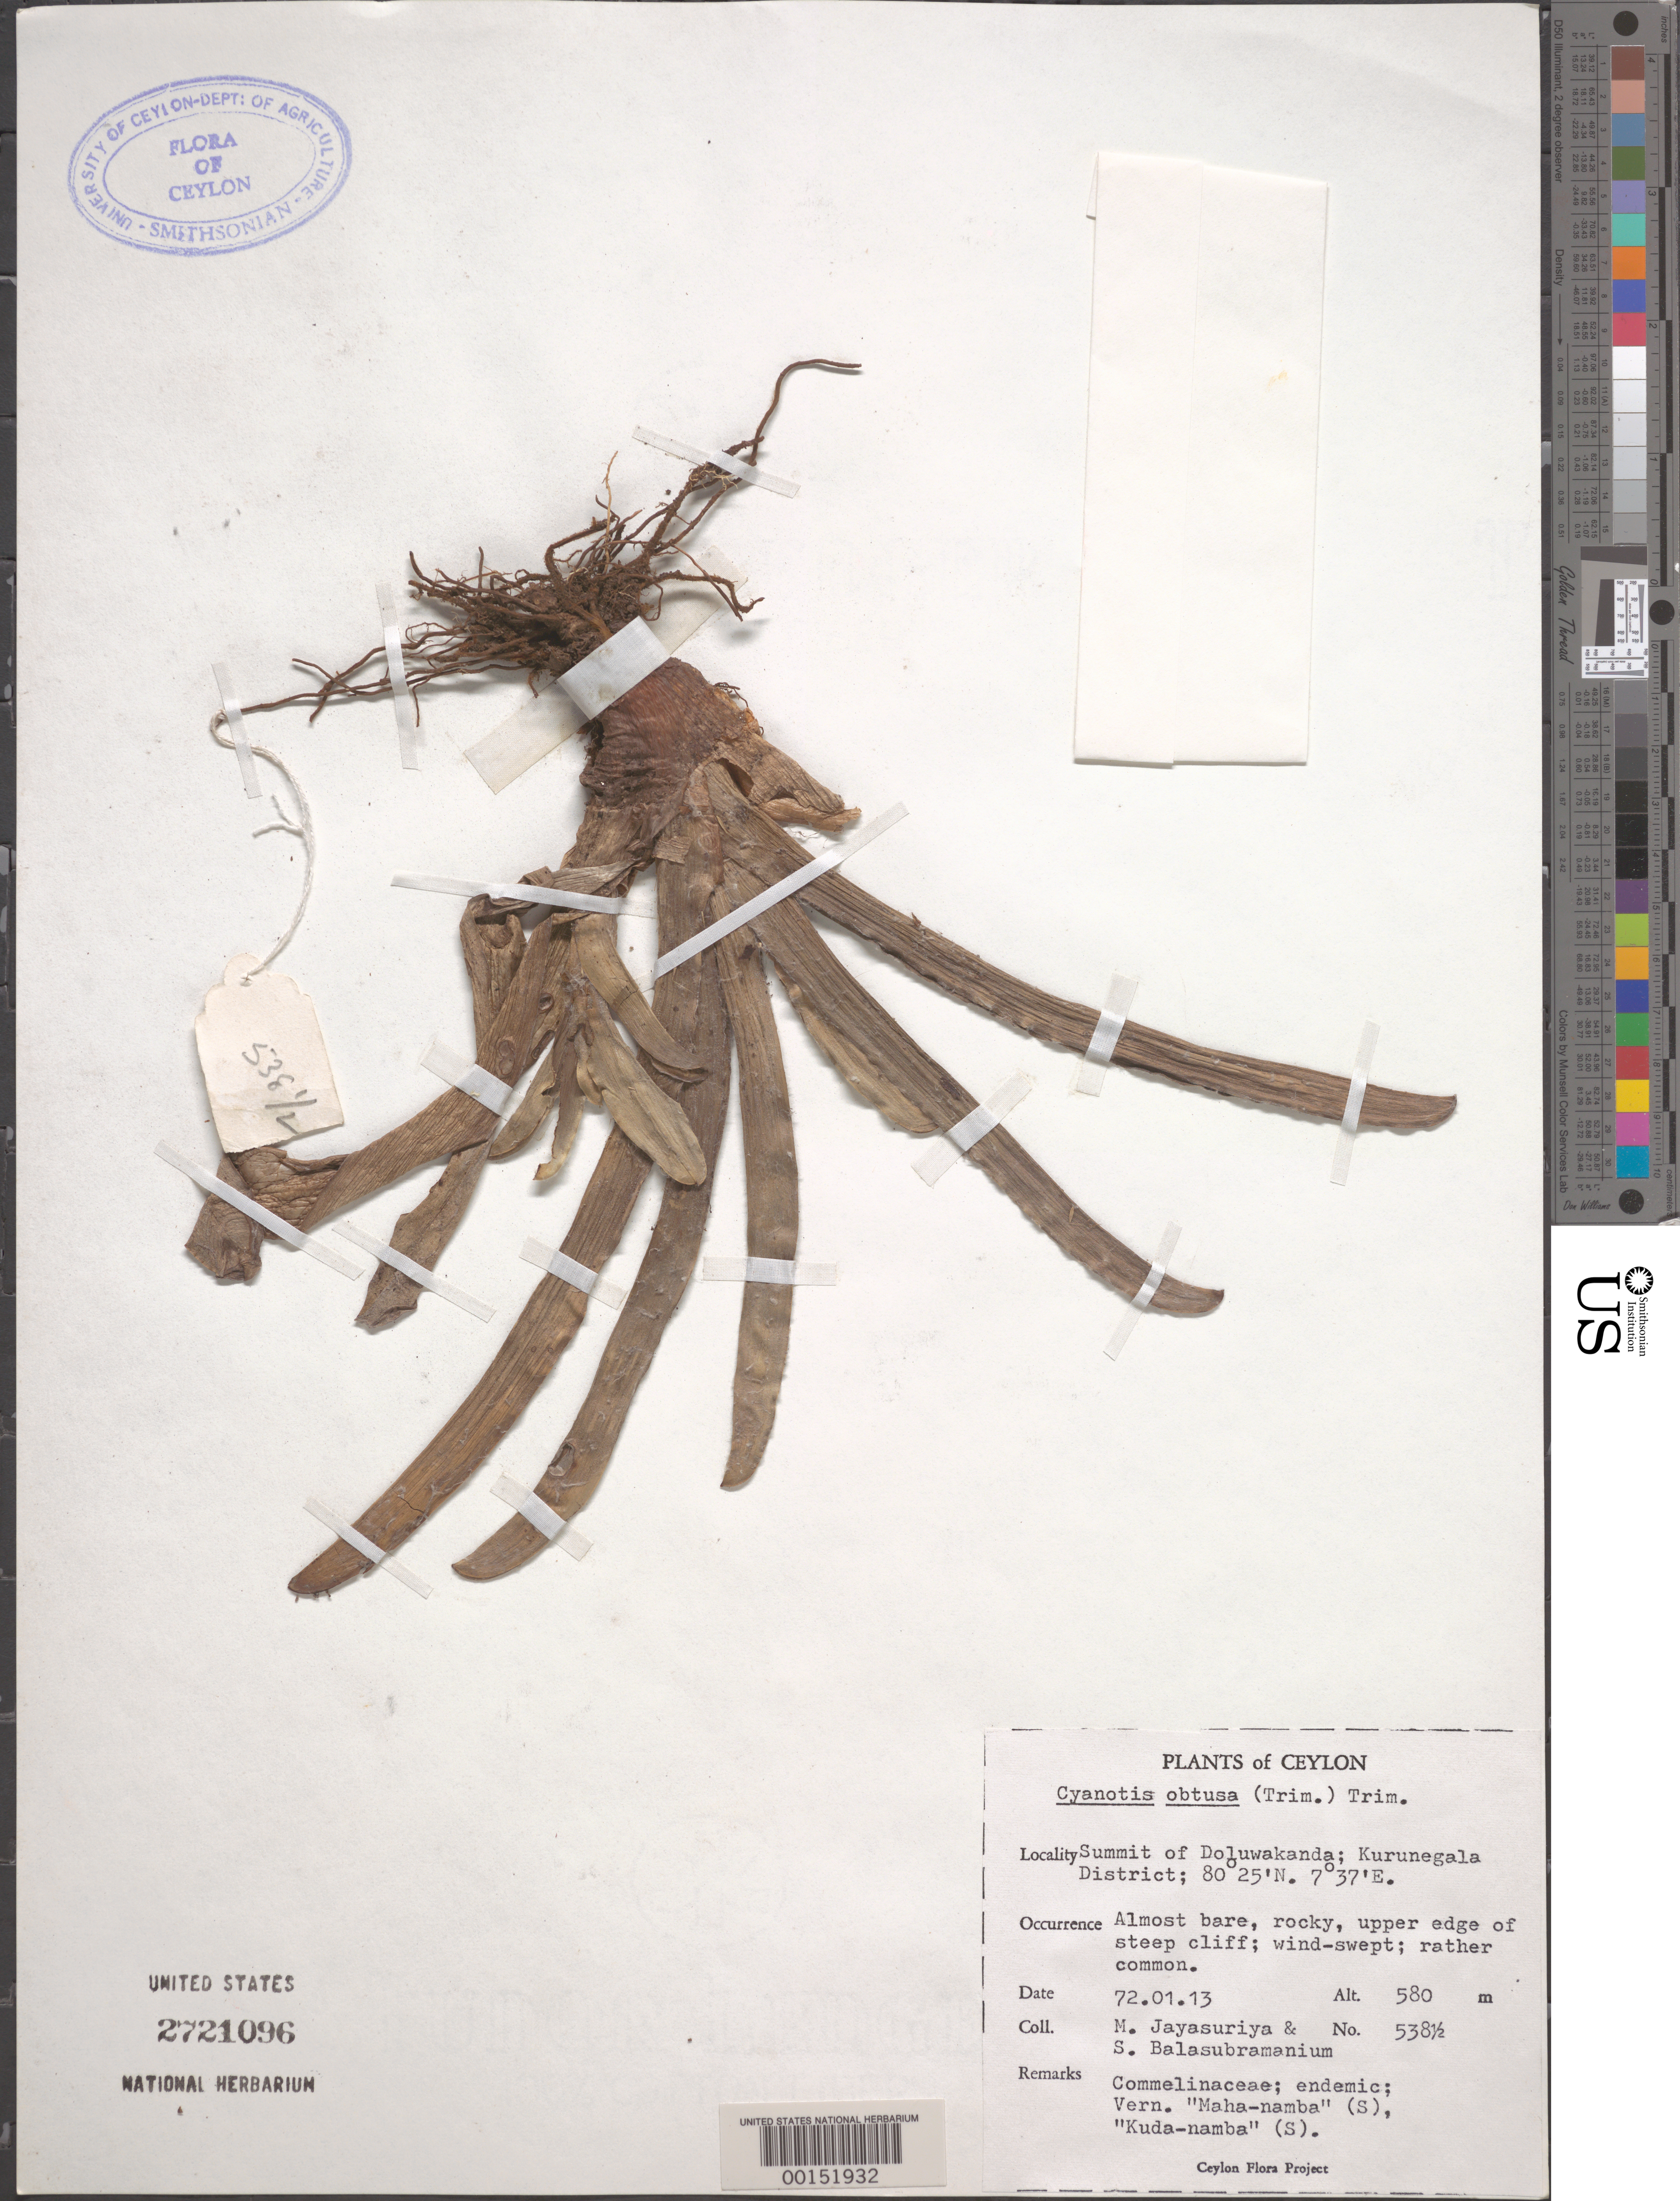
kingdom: Plantae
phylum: Tracheophyta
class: Liliopsida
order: Commelinales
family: Commelinaceae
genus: Cyanotis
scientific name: Cyanotis obtusa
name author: (Trimen) Trimen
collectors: A. H. Jayasuriya & S. Balasubramaniam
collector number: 538.5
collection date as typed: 13 Jan 1972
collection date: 1972-01-13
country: Sri Lanka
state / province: Central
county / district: Kurunegala Dist.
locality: Doluwakanda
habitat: Steep, bare cliff; wind swept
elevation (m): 580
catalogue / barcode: US 2721096